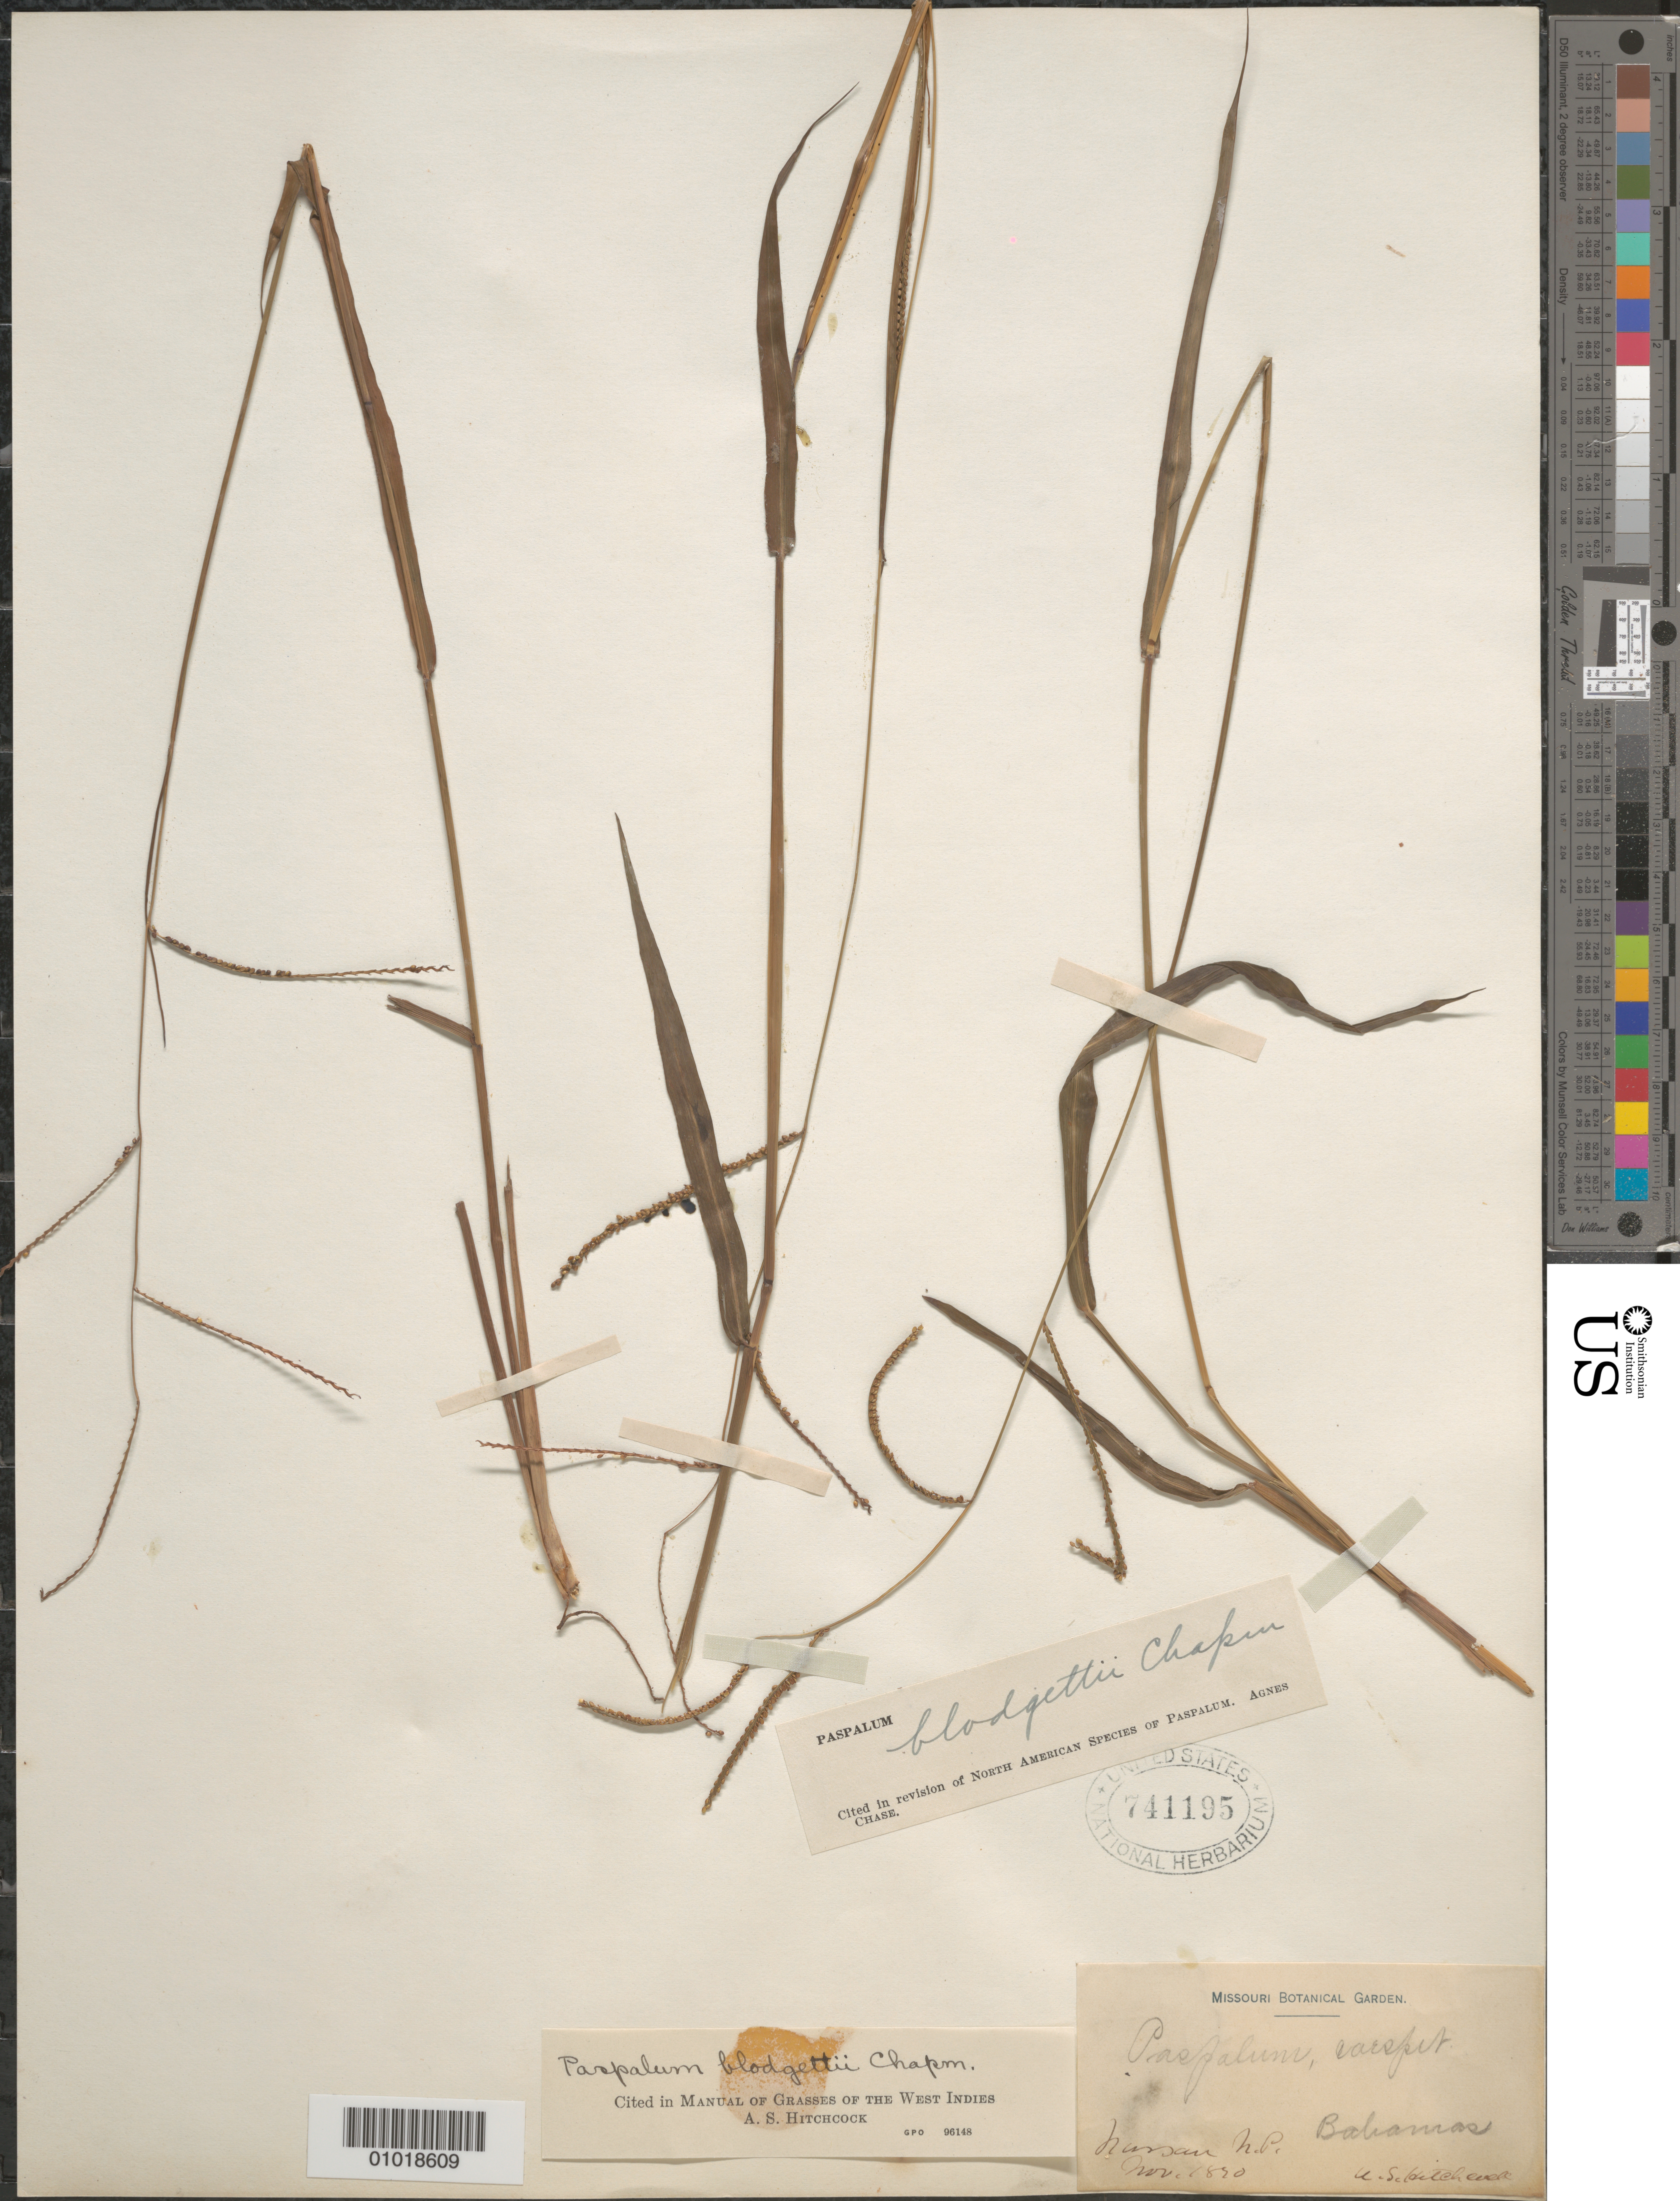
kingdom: Plantae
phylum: Tracheophyta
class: Liliopsida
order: Poales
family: Poaceae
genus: Paspalum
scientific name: Paspalum blodgettii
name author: Chapm.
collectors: A. S. Hitchcock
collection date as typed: Nov 1890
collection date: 1890-11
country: Bahamas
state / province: New Providence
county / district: Nassau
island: New Providence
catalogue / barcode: US 741195